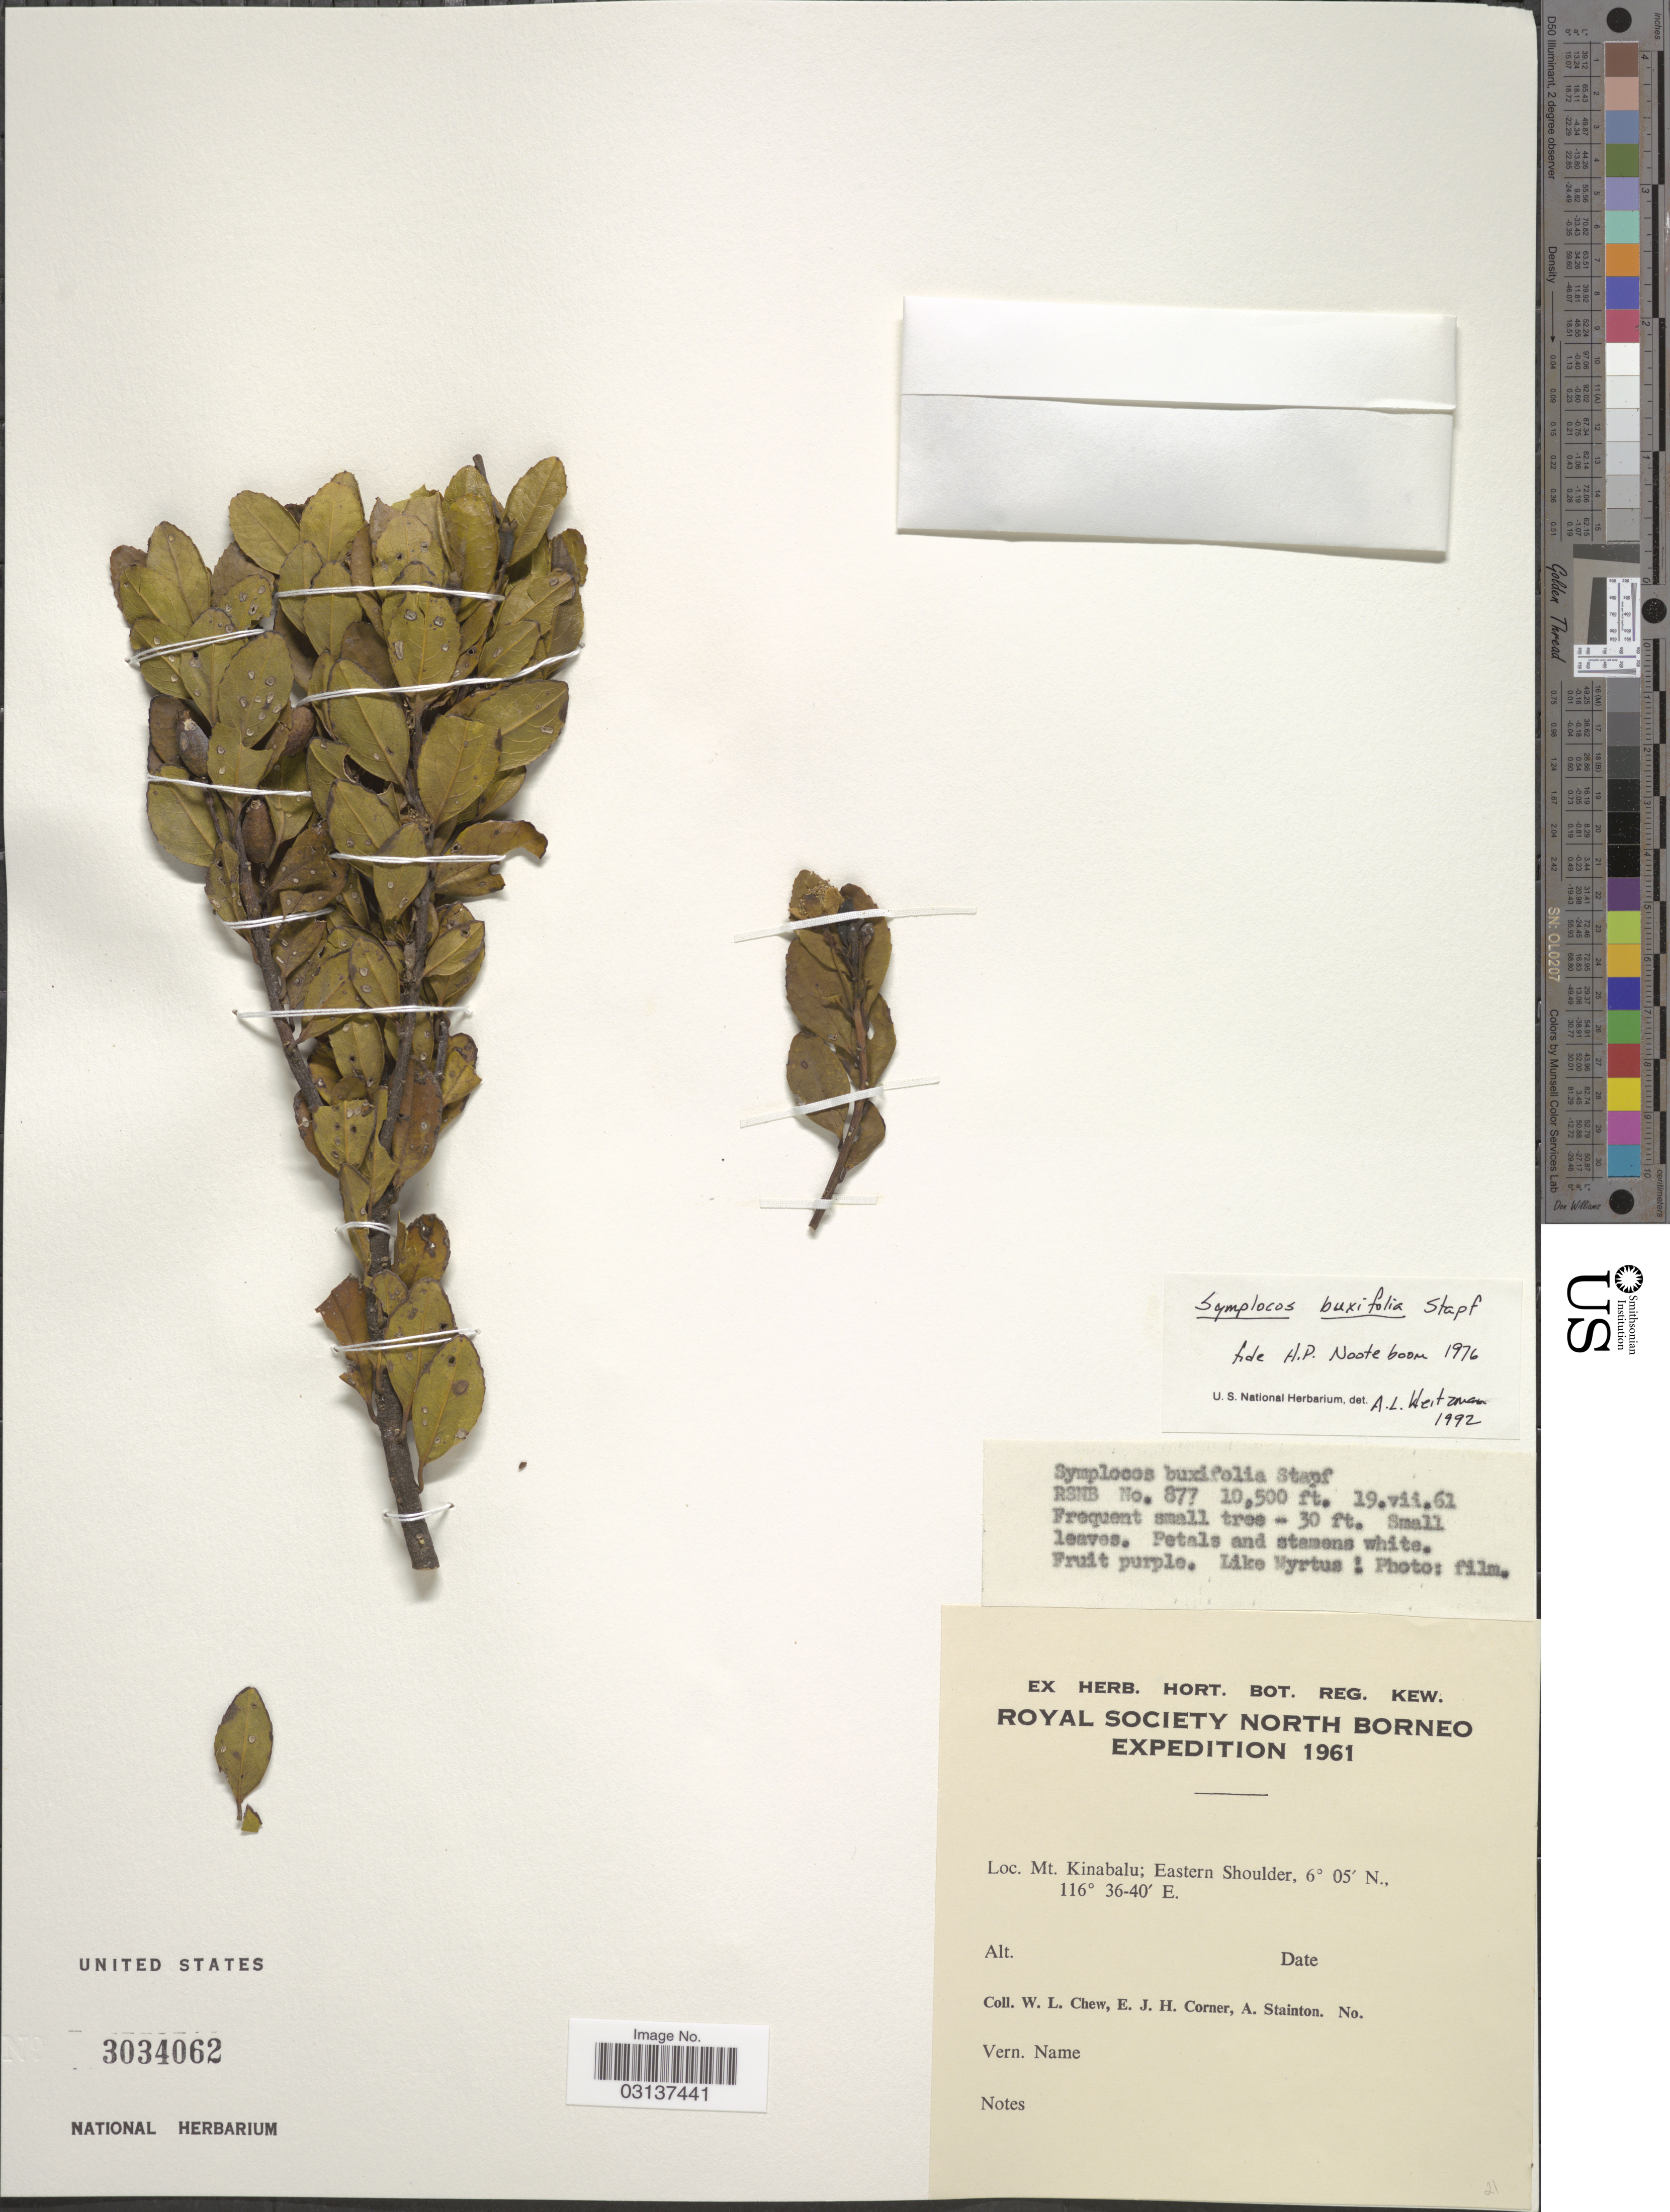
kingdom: Plantae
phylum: Tracheophyta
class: Magnoliopsida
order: Ericales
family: Symplocaceae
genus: Symplocos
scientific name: Symplocos buxifolia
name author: Stapf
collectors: W. Chew, E. Corner & A. Stainton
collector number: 877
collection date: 1961-07-19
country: Malaysia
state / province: Sabah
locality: Mt. Kinabalu; Eastern Shoulder.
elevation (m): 3200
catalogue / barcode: US 3034062